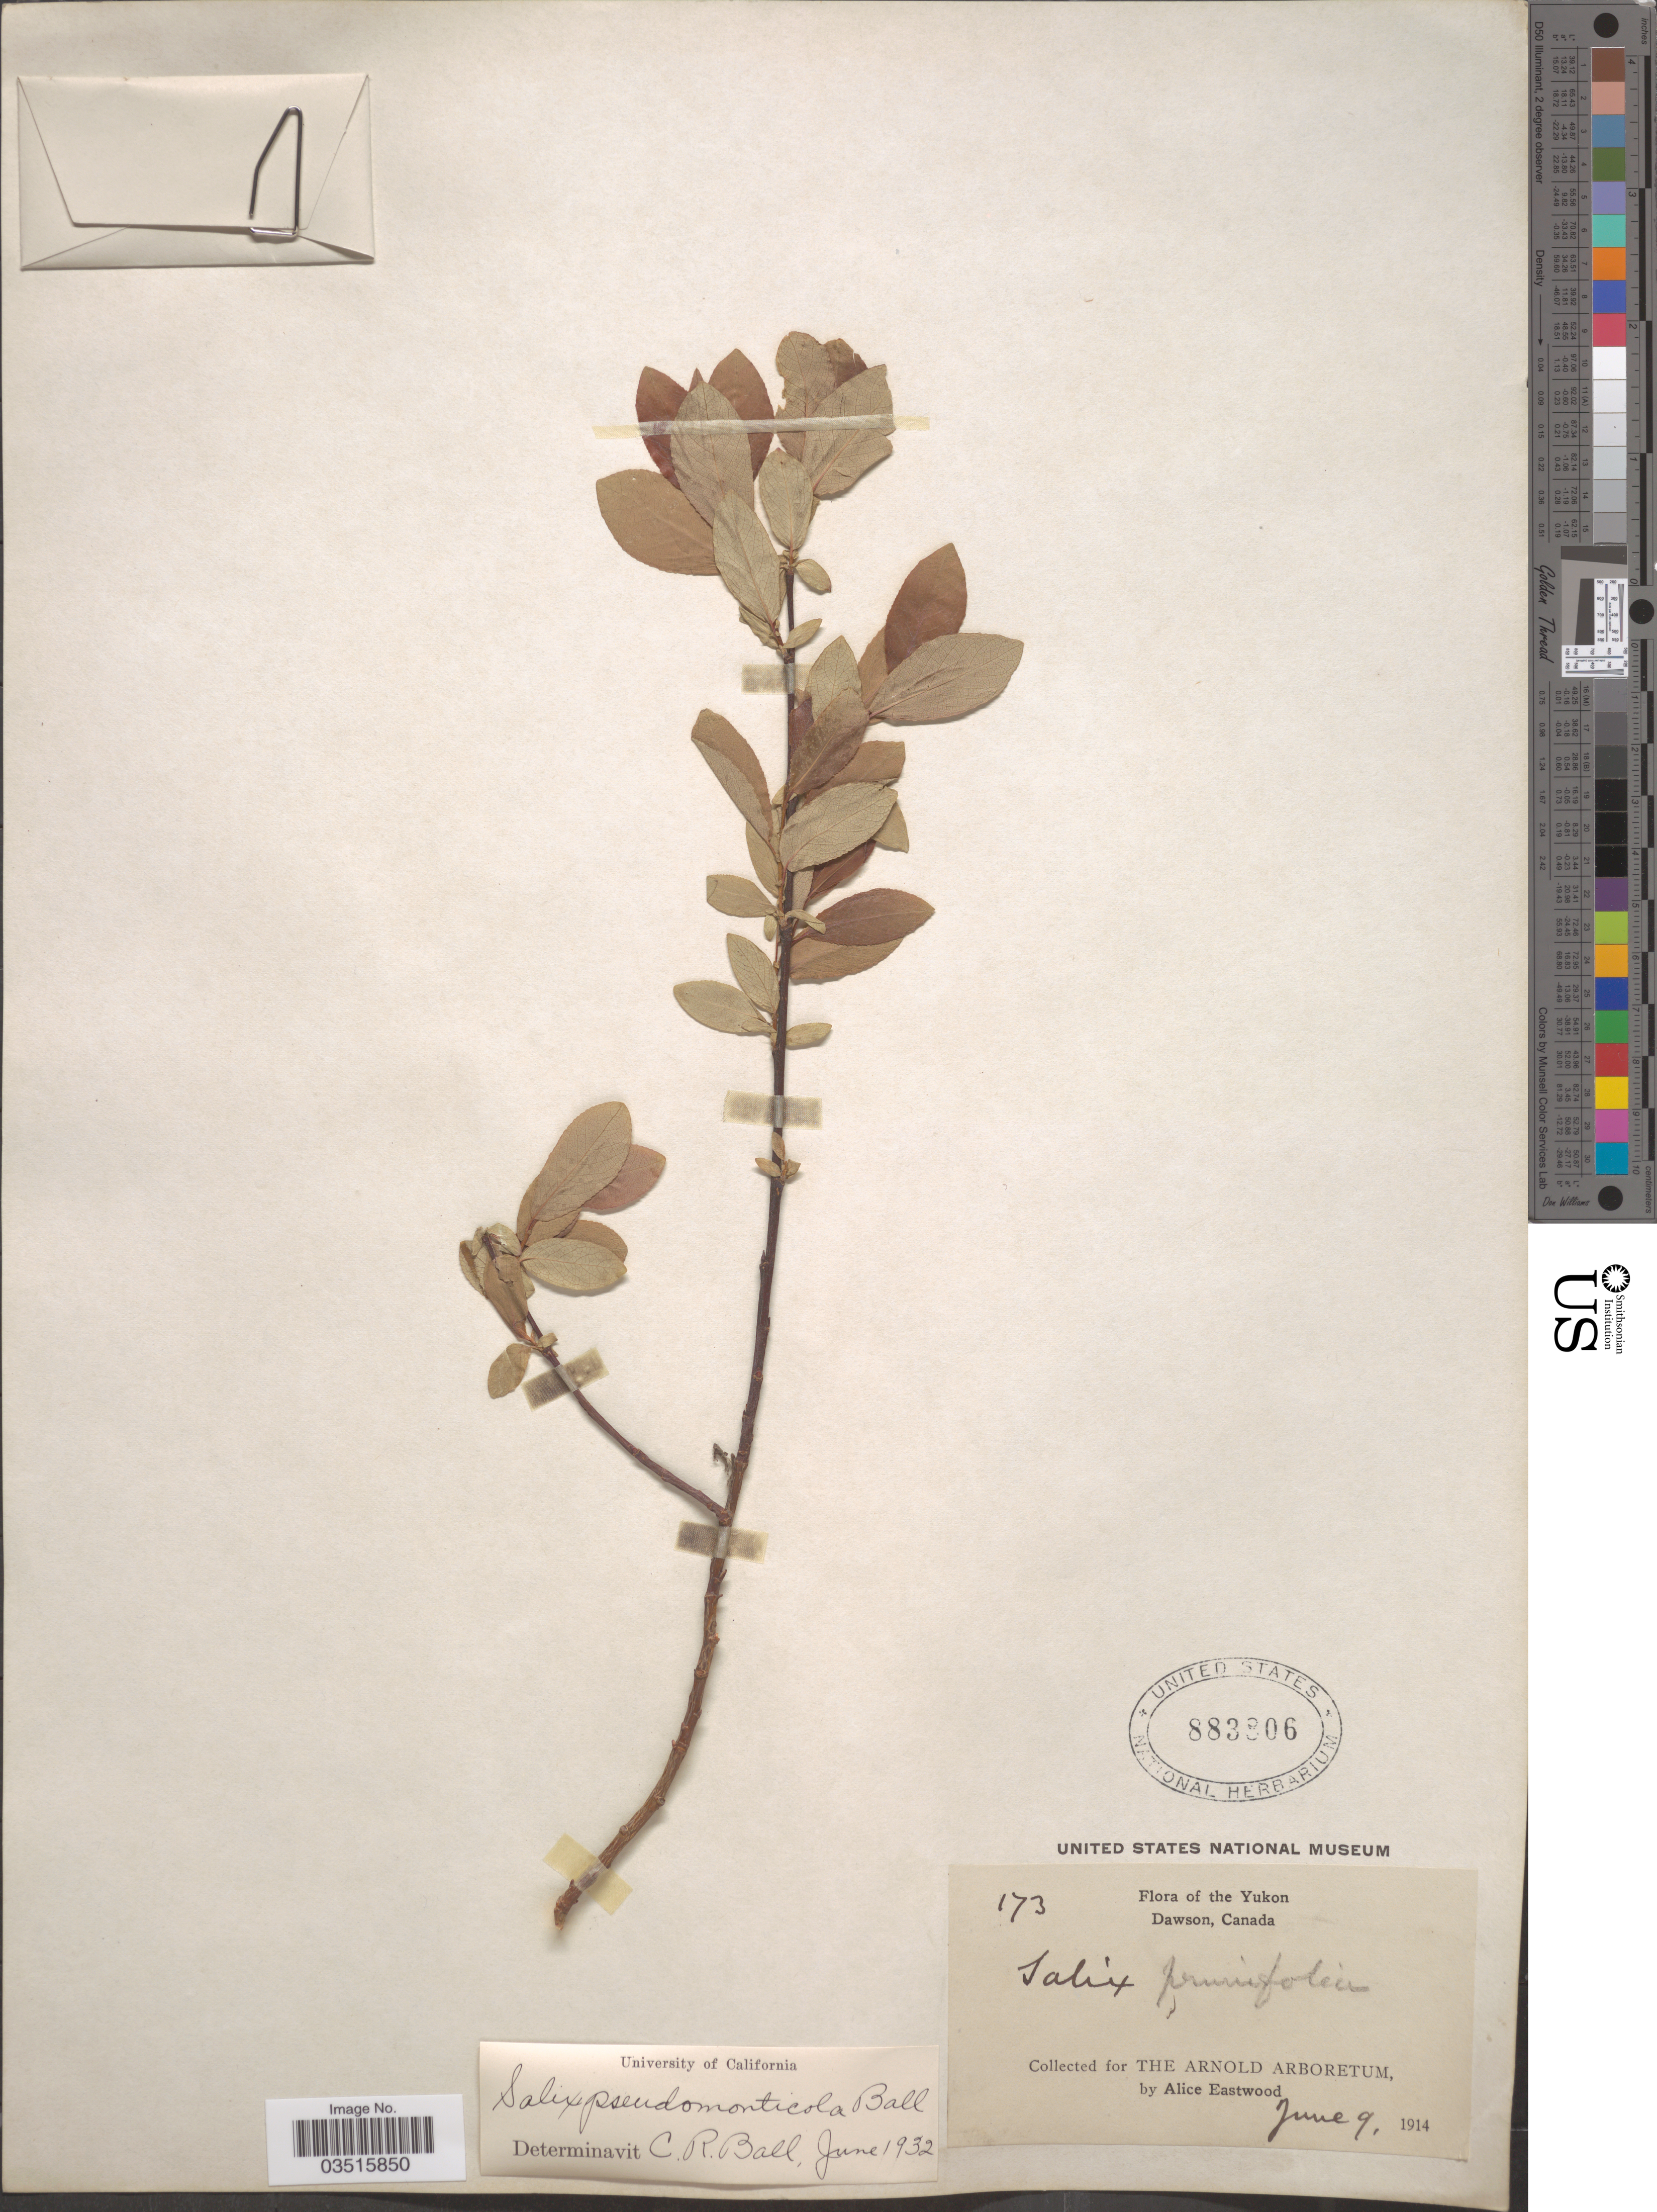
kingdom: Plantae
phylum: Tracheophyta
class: Magnoliopsida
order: Malpighiales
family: Salicaceae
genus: Salix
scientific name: Salix monticola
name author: Bebb.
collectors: A. Eastwood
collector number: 173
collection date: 1914-06-09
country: Canada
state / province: Yukon Territory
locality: The Yukon. Dawson.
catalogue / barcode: US 883806